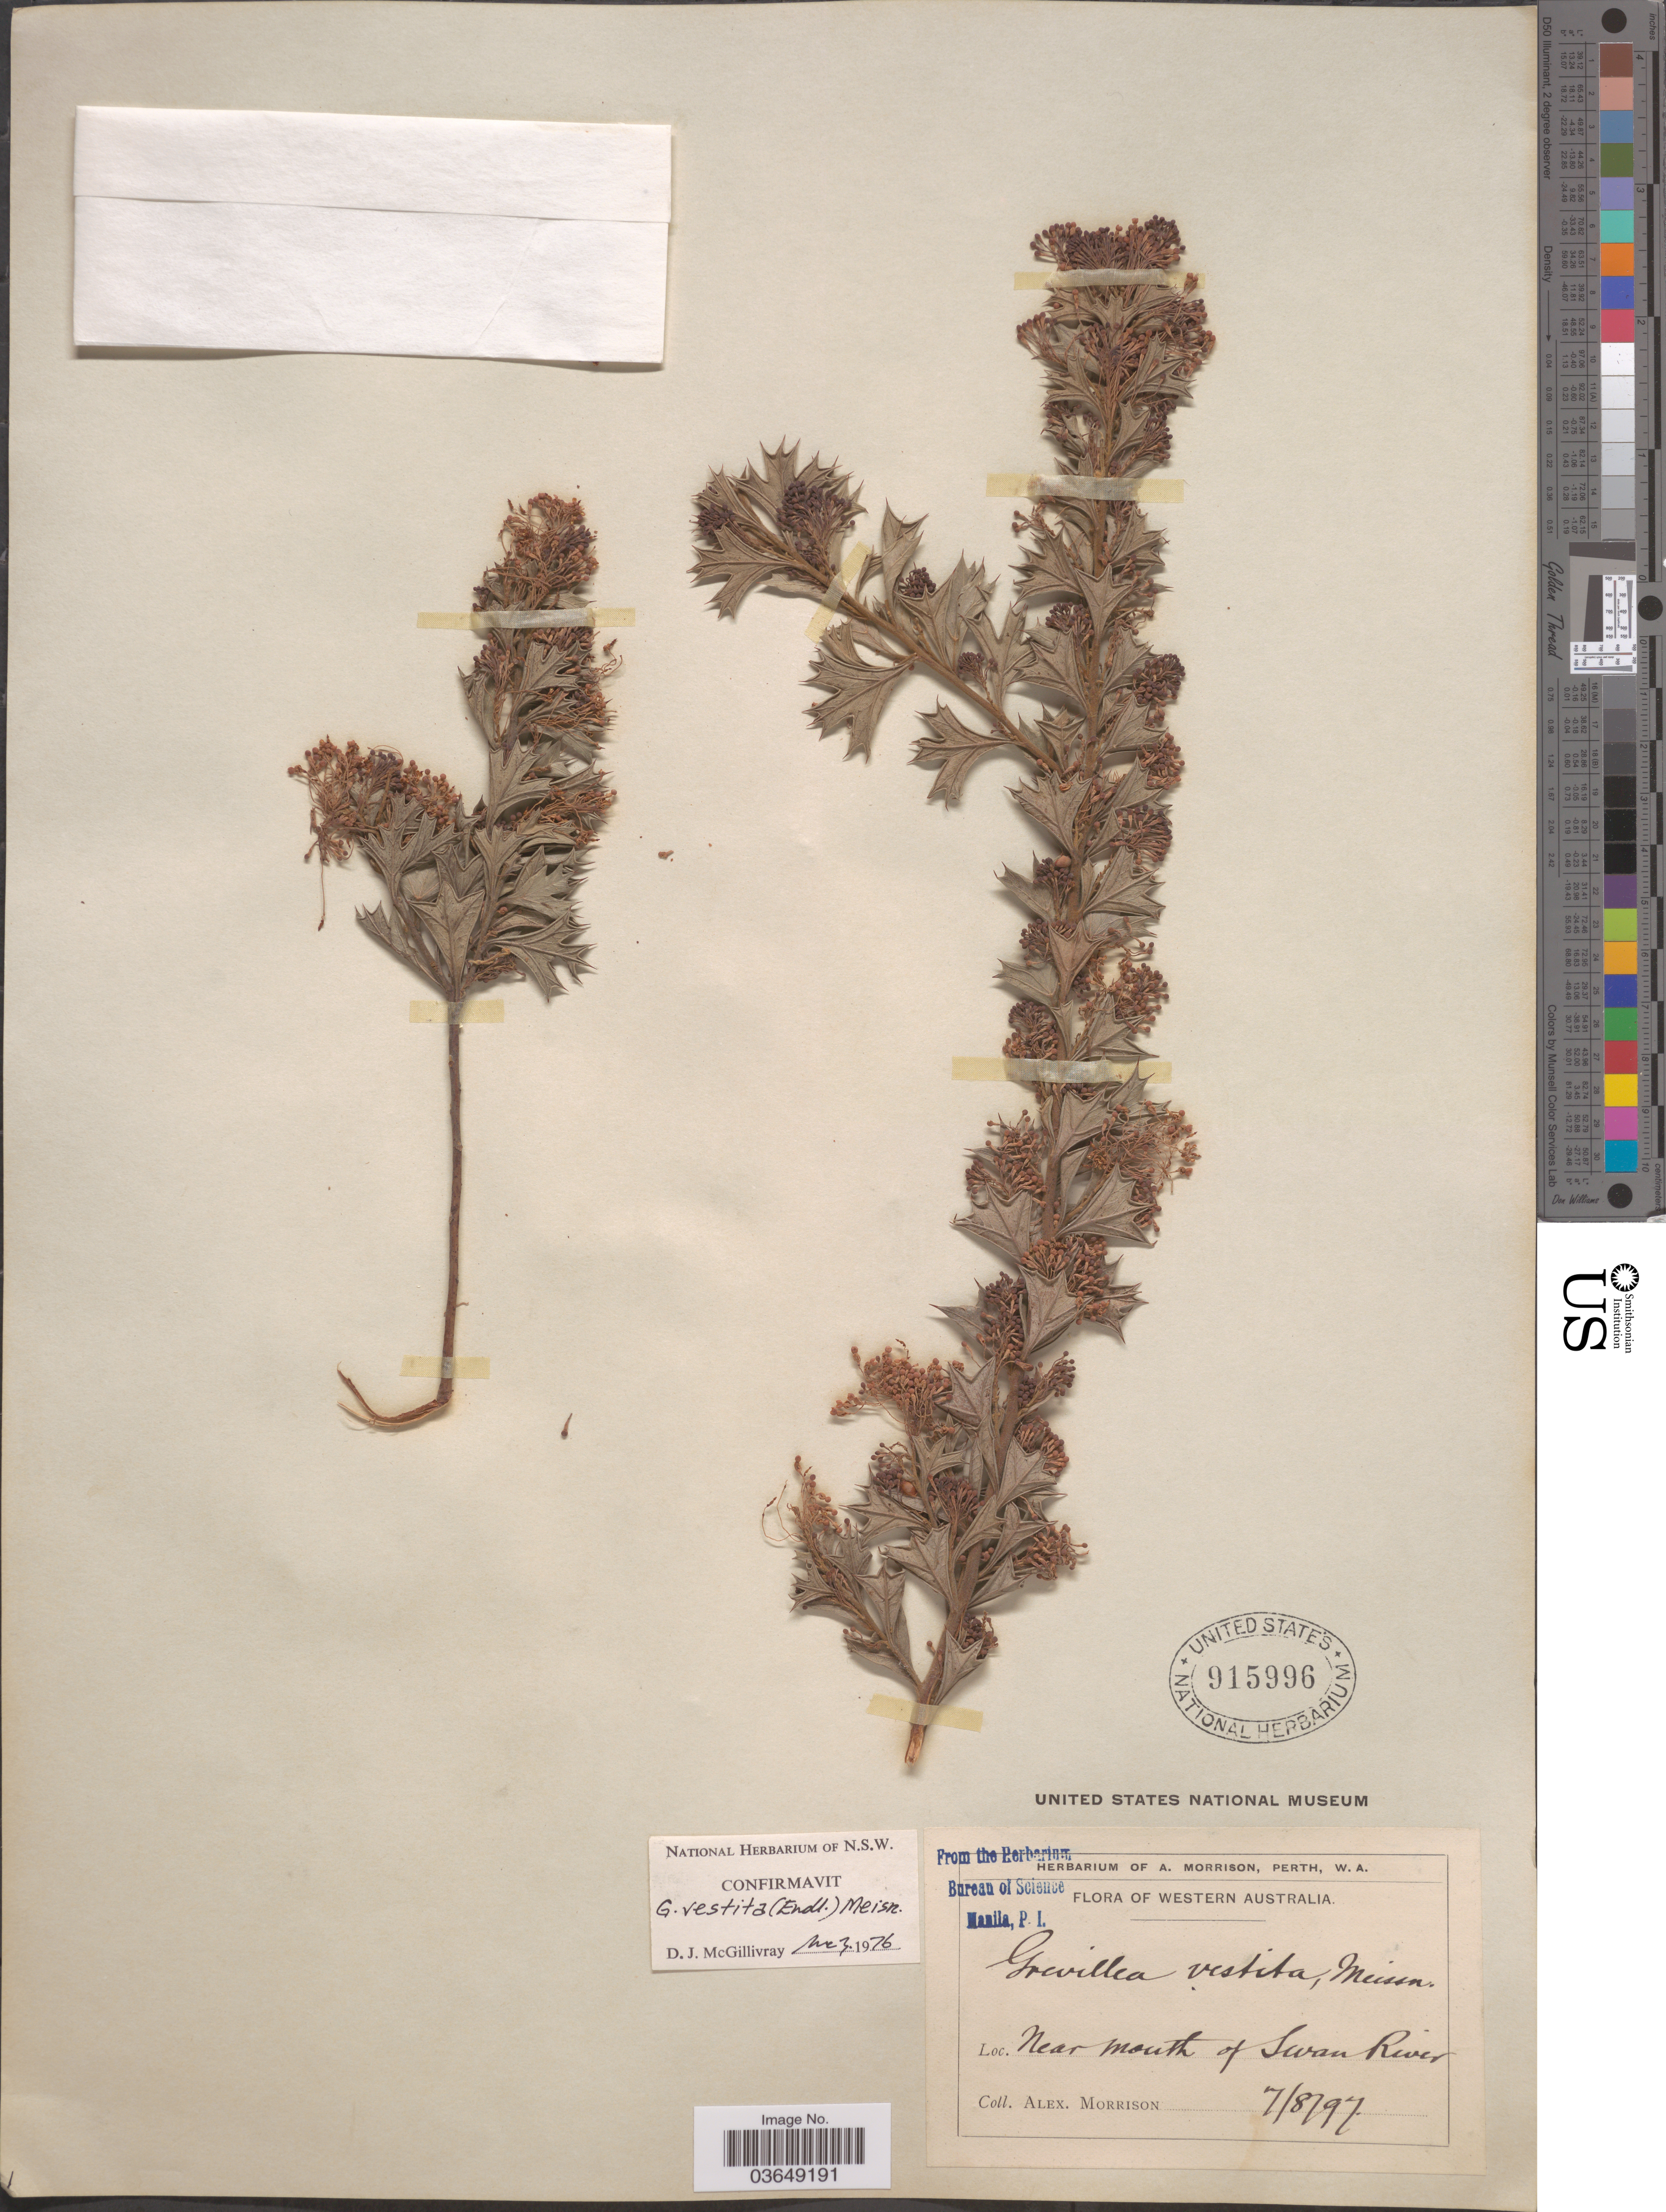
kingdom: Plantae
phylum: Tracheophyta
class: Magnoliopsida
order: Proteales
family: Proteaceae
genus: Grevillea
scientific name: Grevillea vestita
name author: (Endl.) Meisn.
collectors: A. Morrison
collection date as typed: Transcribed d/m/y: 7/8/97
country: Australia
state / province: Western Australia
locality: Near mouth of Swan River.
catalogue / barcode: US 915996